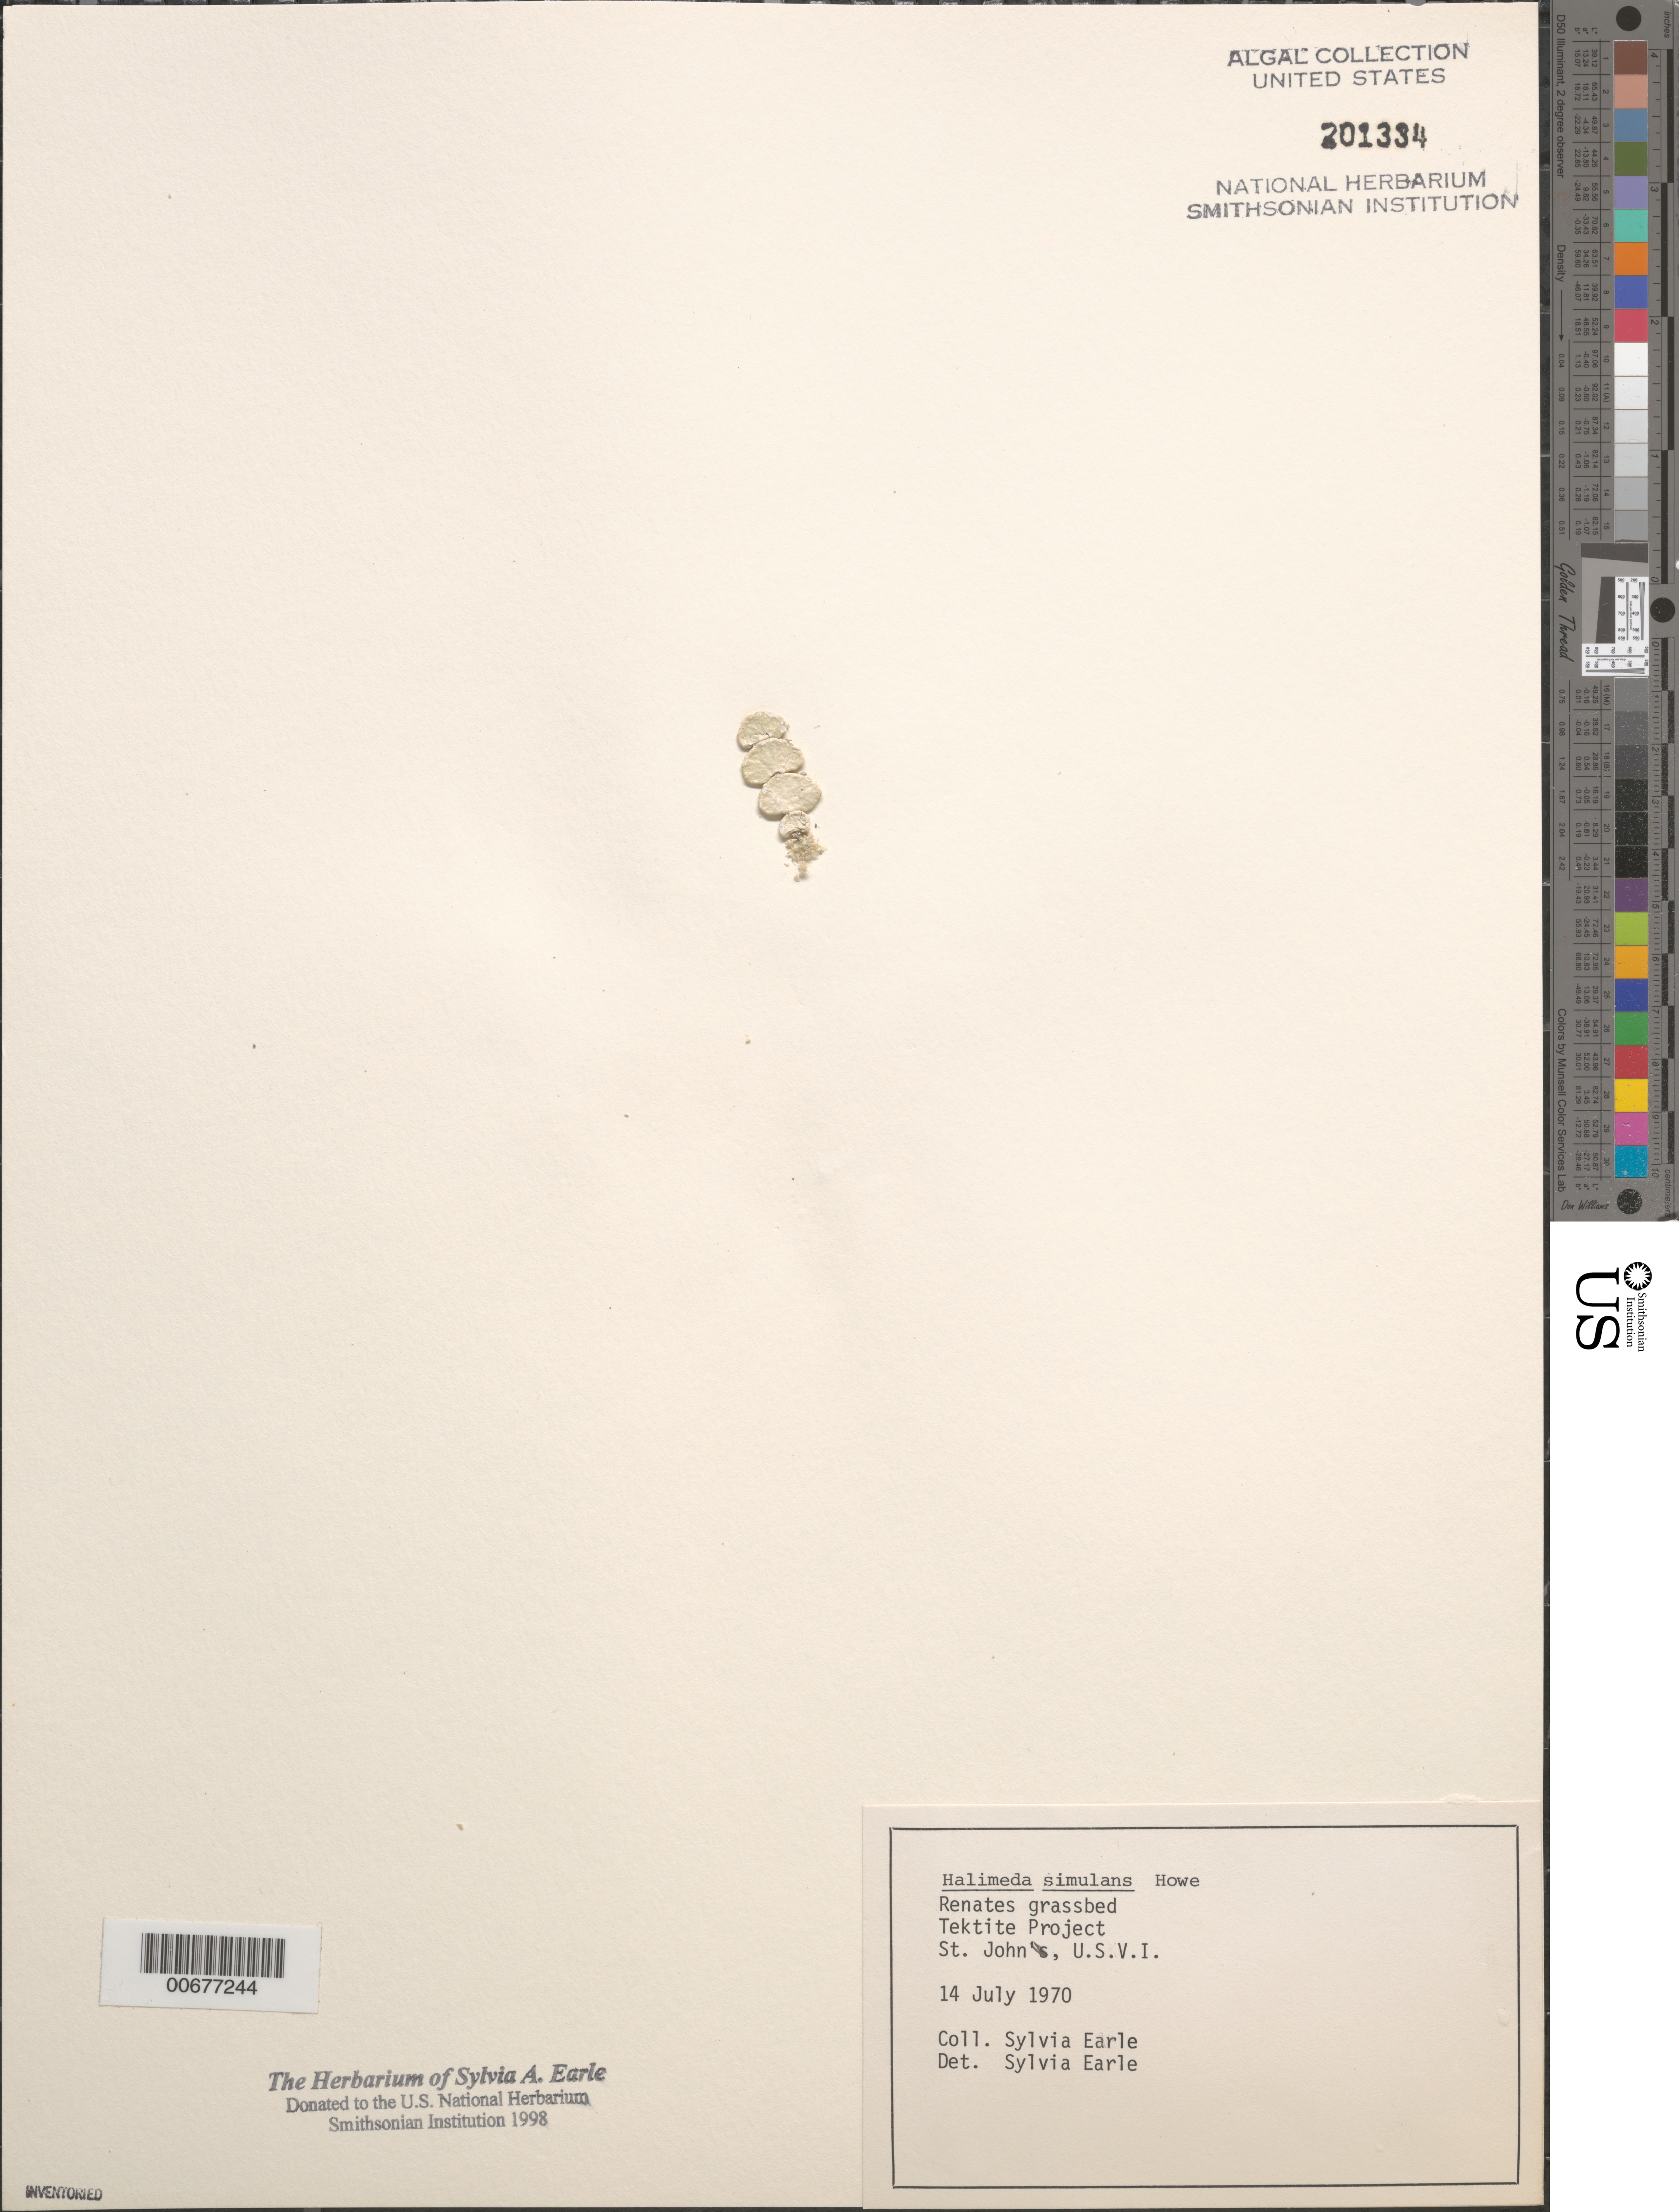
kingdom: Plantae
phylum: Chlorophyta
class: Ulvophyceae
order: Bryopsidales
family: Halimedaceae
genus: Halimeda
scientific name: Halimeda simulans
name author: M. Howe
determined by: Earle, S. A.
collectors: S. A. Earle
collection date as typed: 14 Jul 1970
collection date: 1970-07-14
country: U.S. Virgin Islands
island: St. John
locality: Tektite Project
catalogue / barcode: US 201334